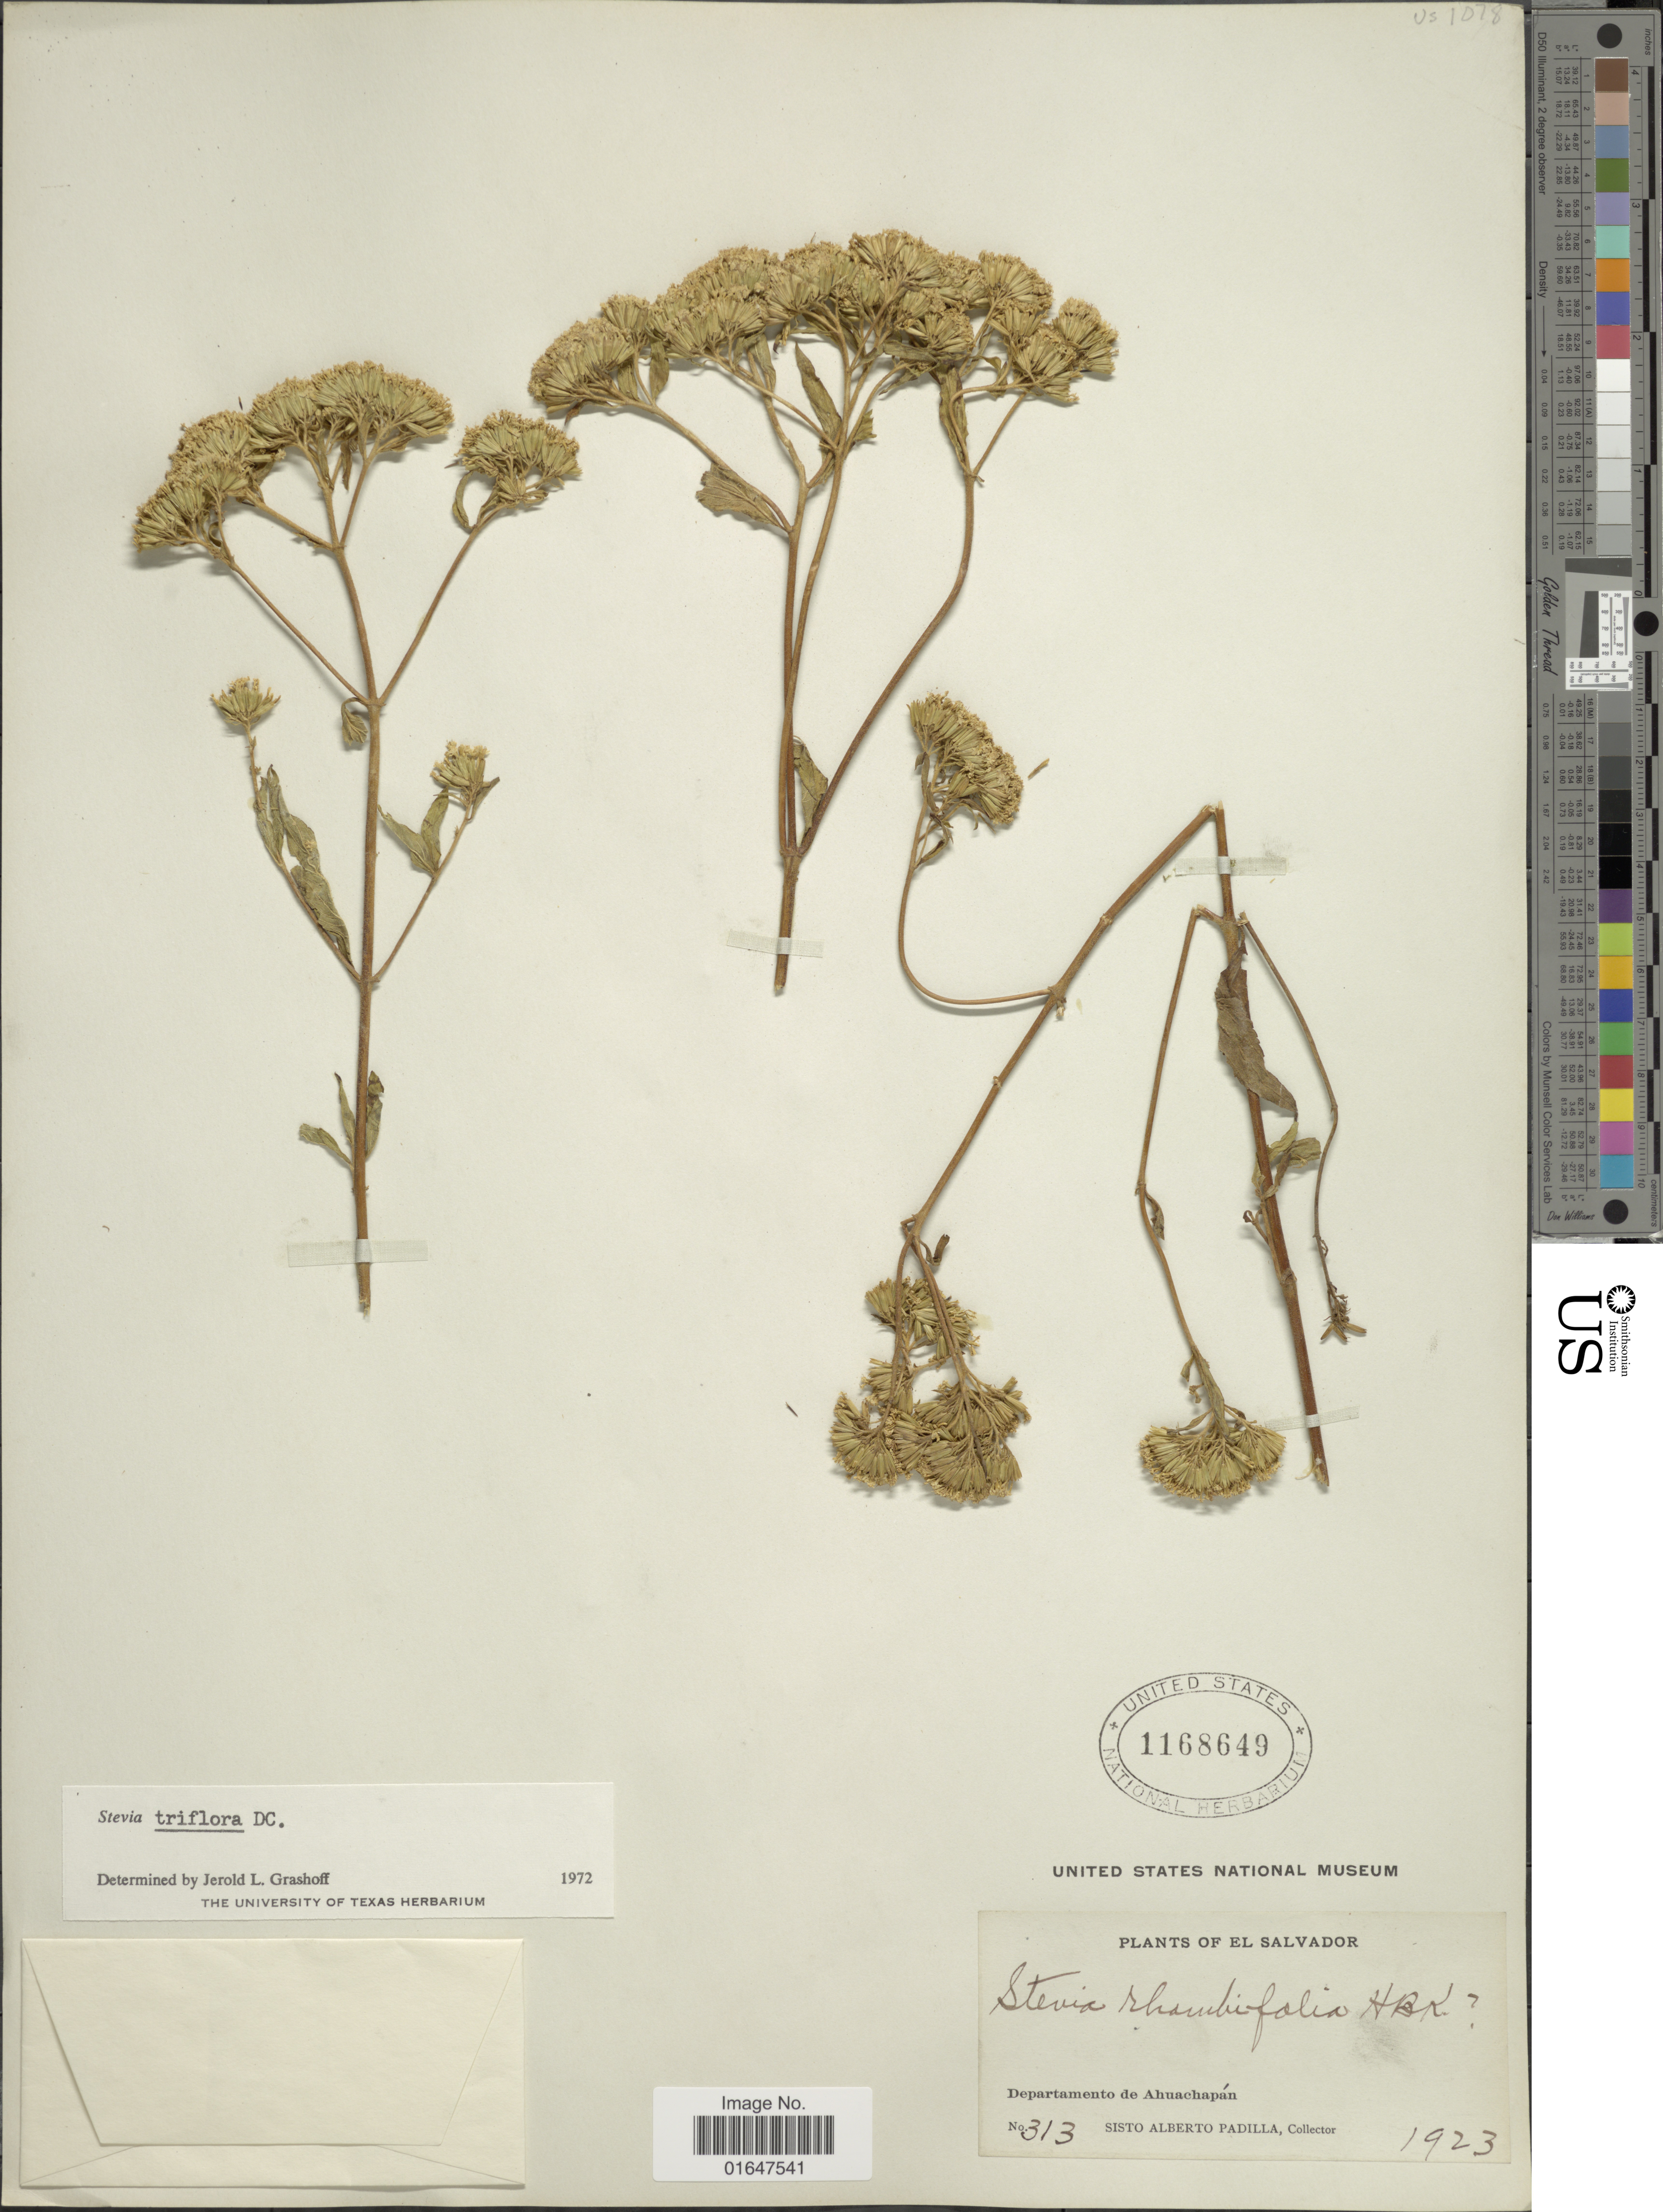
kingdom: Plantae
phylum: Tracheophyta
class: Magnoliopsida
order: Asterales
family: Asteraceae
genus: Stevia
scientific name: Stevia triflora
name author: DC.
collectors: S. A. Padilla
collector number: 313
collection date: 1923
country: El Salvador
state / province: Ahuachapan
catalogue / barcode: US 1168649